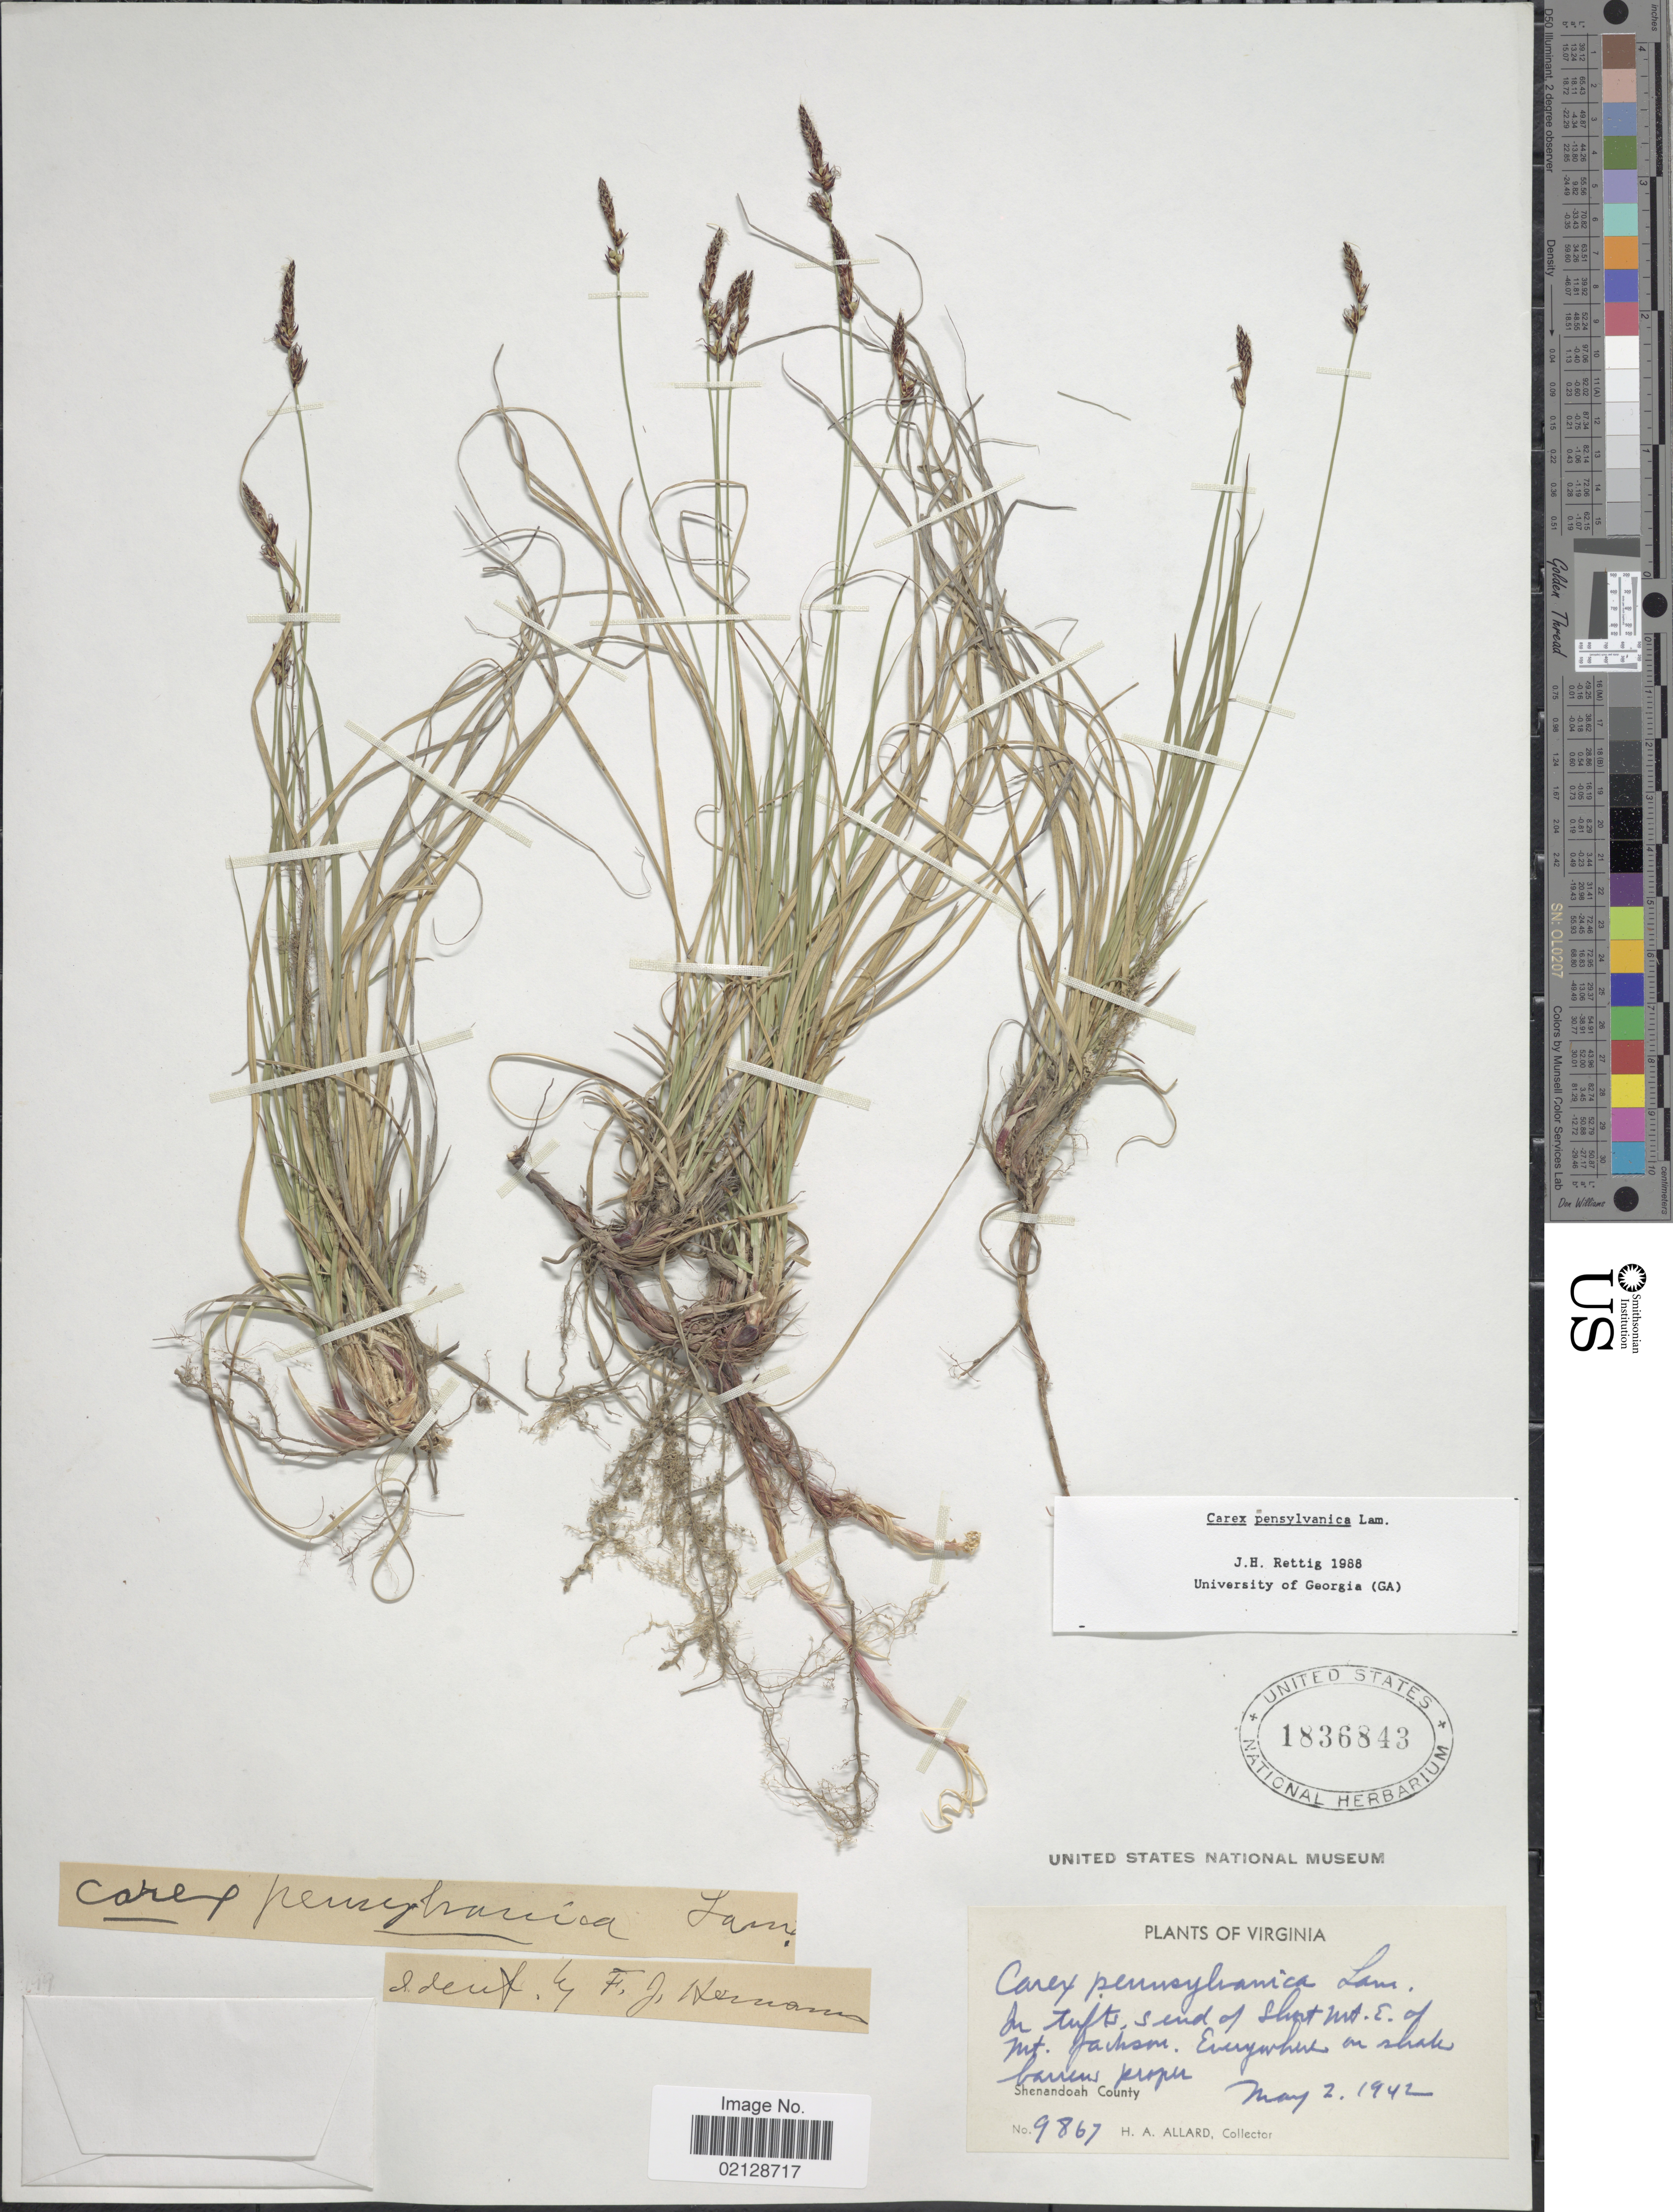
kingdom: Plantae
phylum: Tracheophyta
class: Liliopsida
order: Poales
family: Cyperaceae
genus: Carex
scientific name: Carex pensylvanica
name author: Lam.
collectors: H. A. Allard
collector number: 9867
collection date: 1942-05-02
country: United States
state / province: Virginia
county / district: Shenandoah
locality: In tufts, s end of Short Mt. E. of Mt. Jackson, Everywhere on shale barrens proper, Shenandoah County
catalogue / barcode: US 1836843